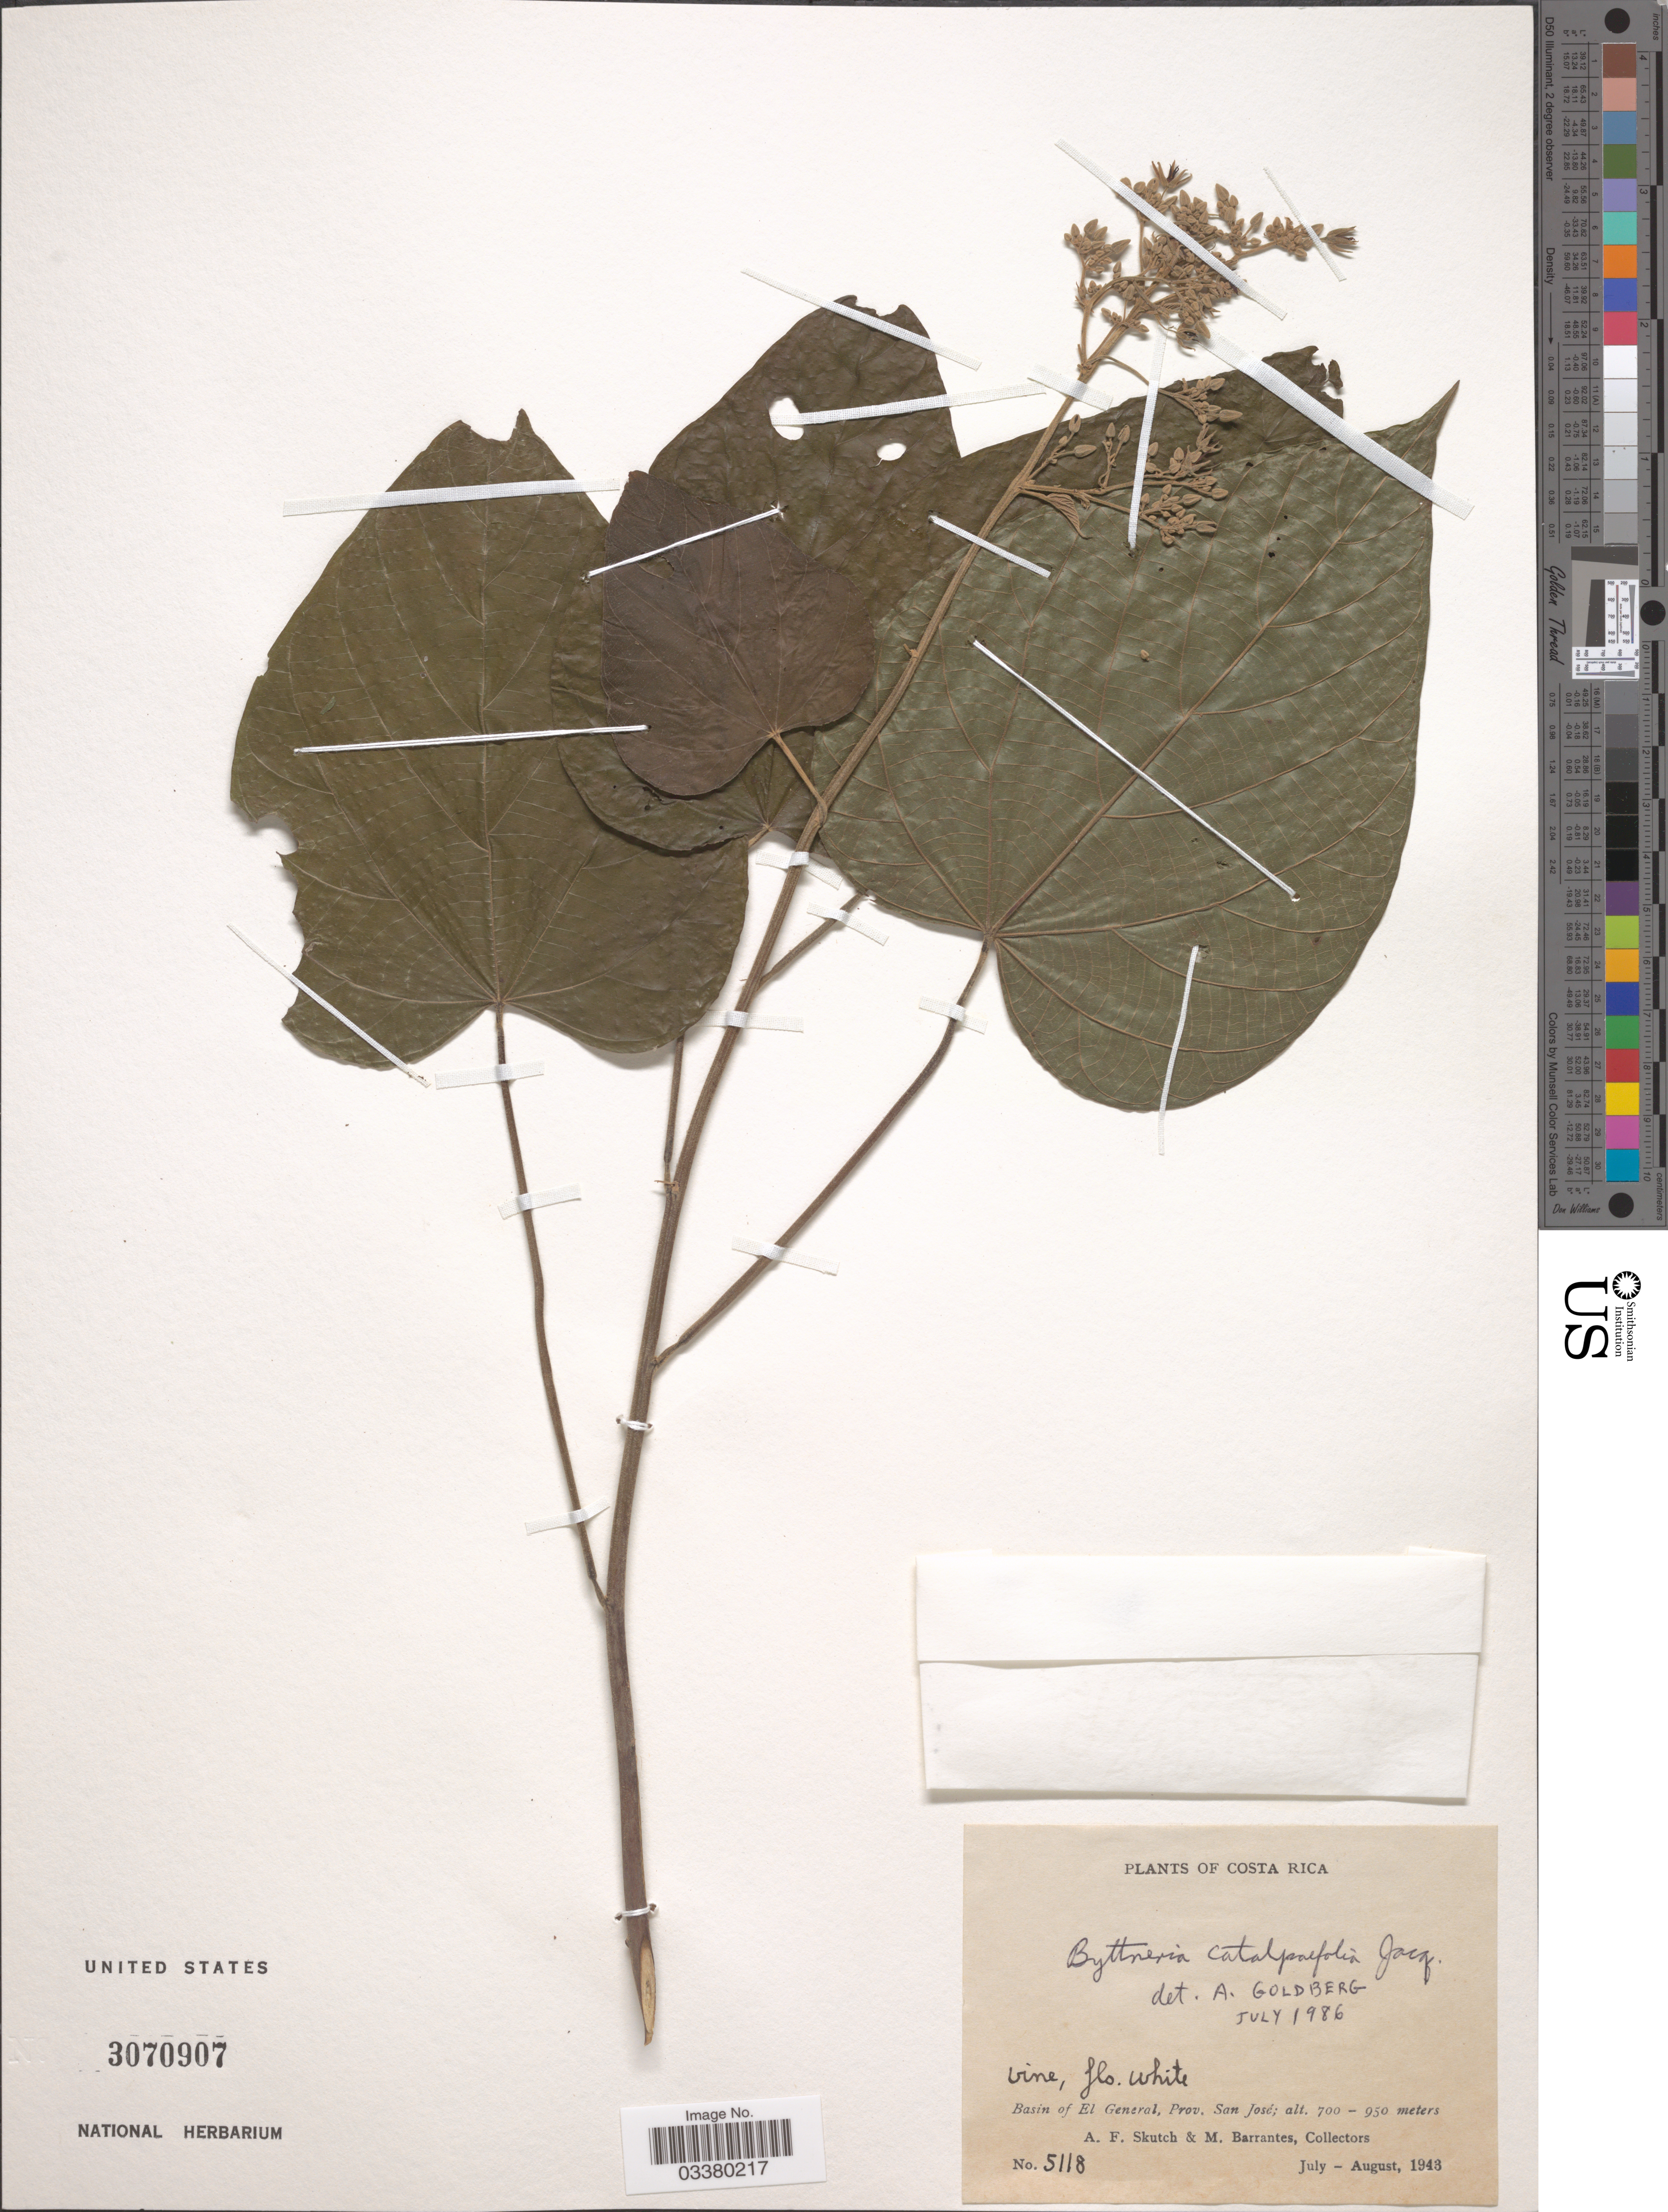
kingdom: Plantae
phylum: Tracheophyta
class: Magnoliopsida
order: Malvales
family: Malvaceae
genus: Byttneria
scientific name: Byttneria catalpifolia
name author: Jacq.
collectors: A. F. Skutch & M. Barrantes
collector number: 5118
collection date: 1943-07/1943-08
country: Costa Rica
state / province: San José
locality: Basin of El General.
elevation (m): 700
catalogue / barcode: US 3070907